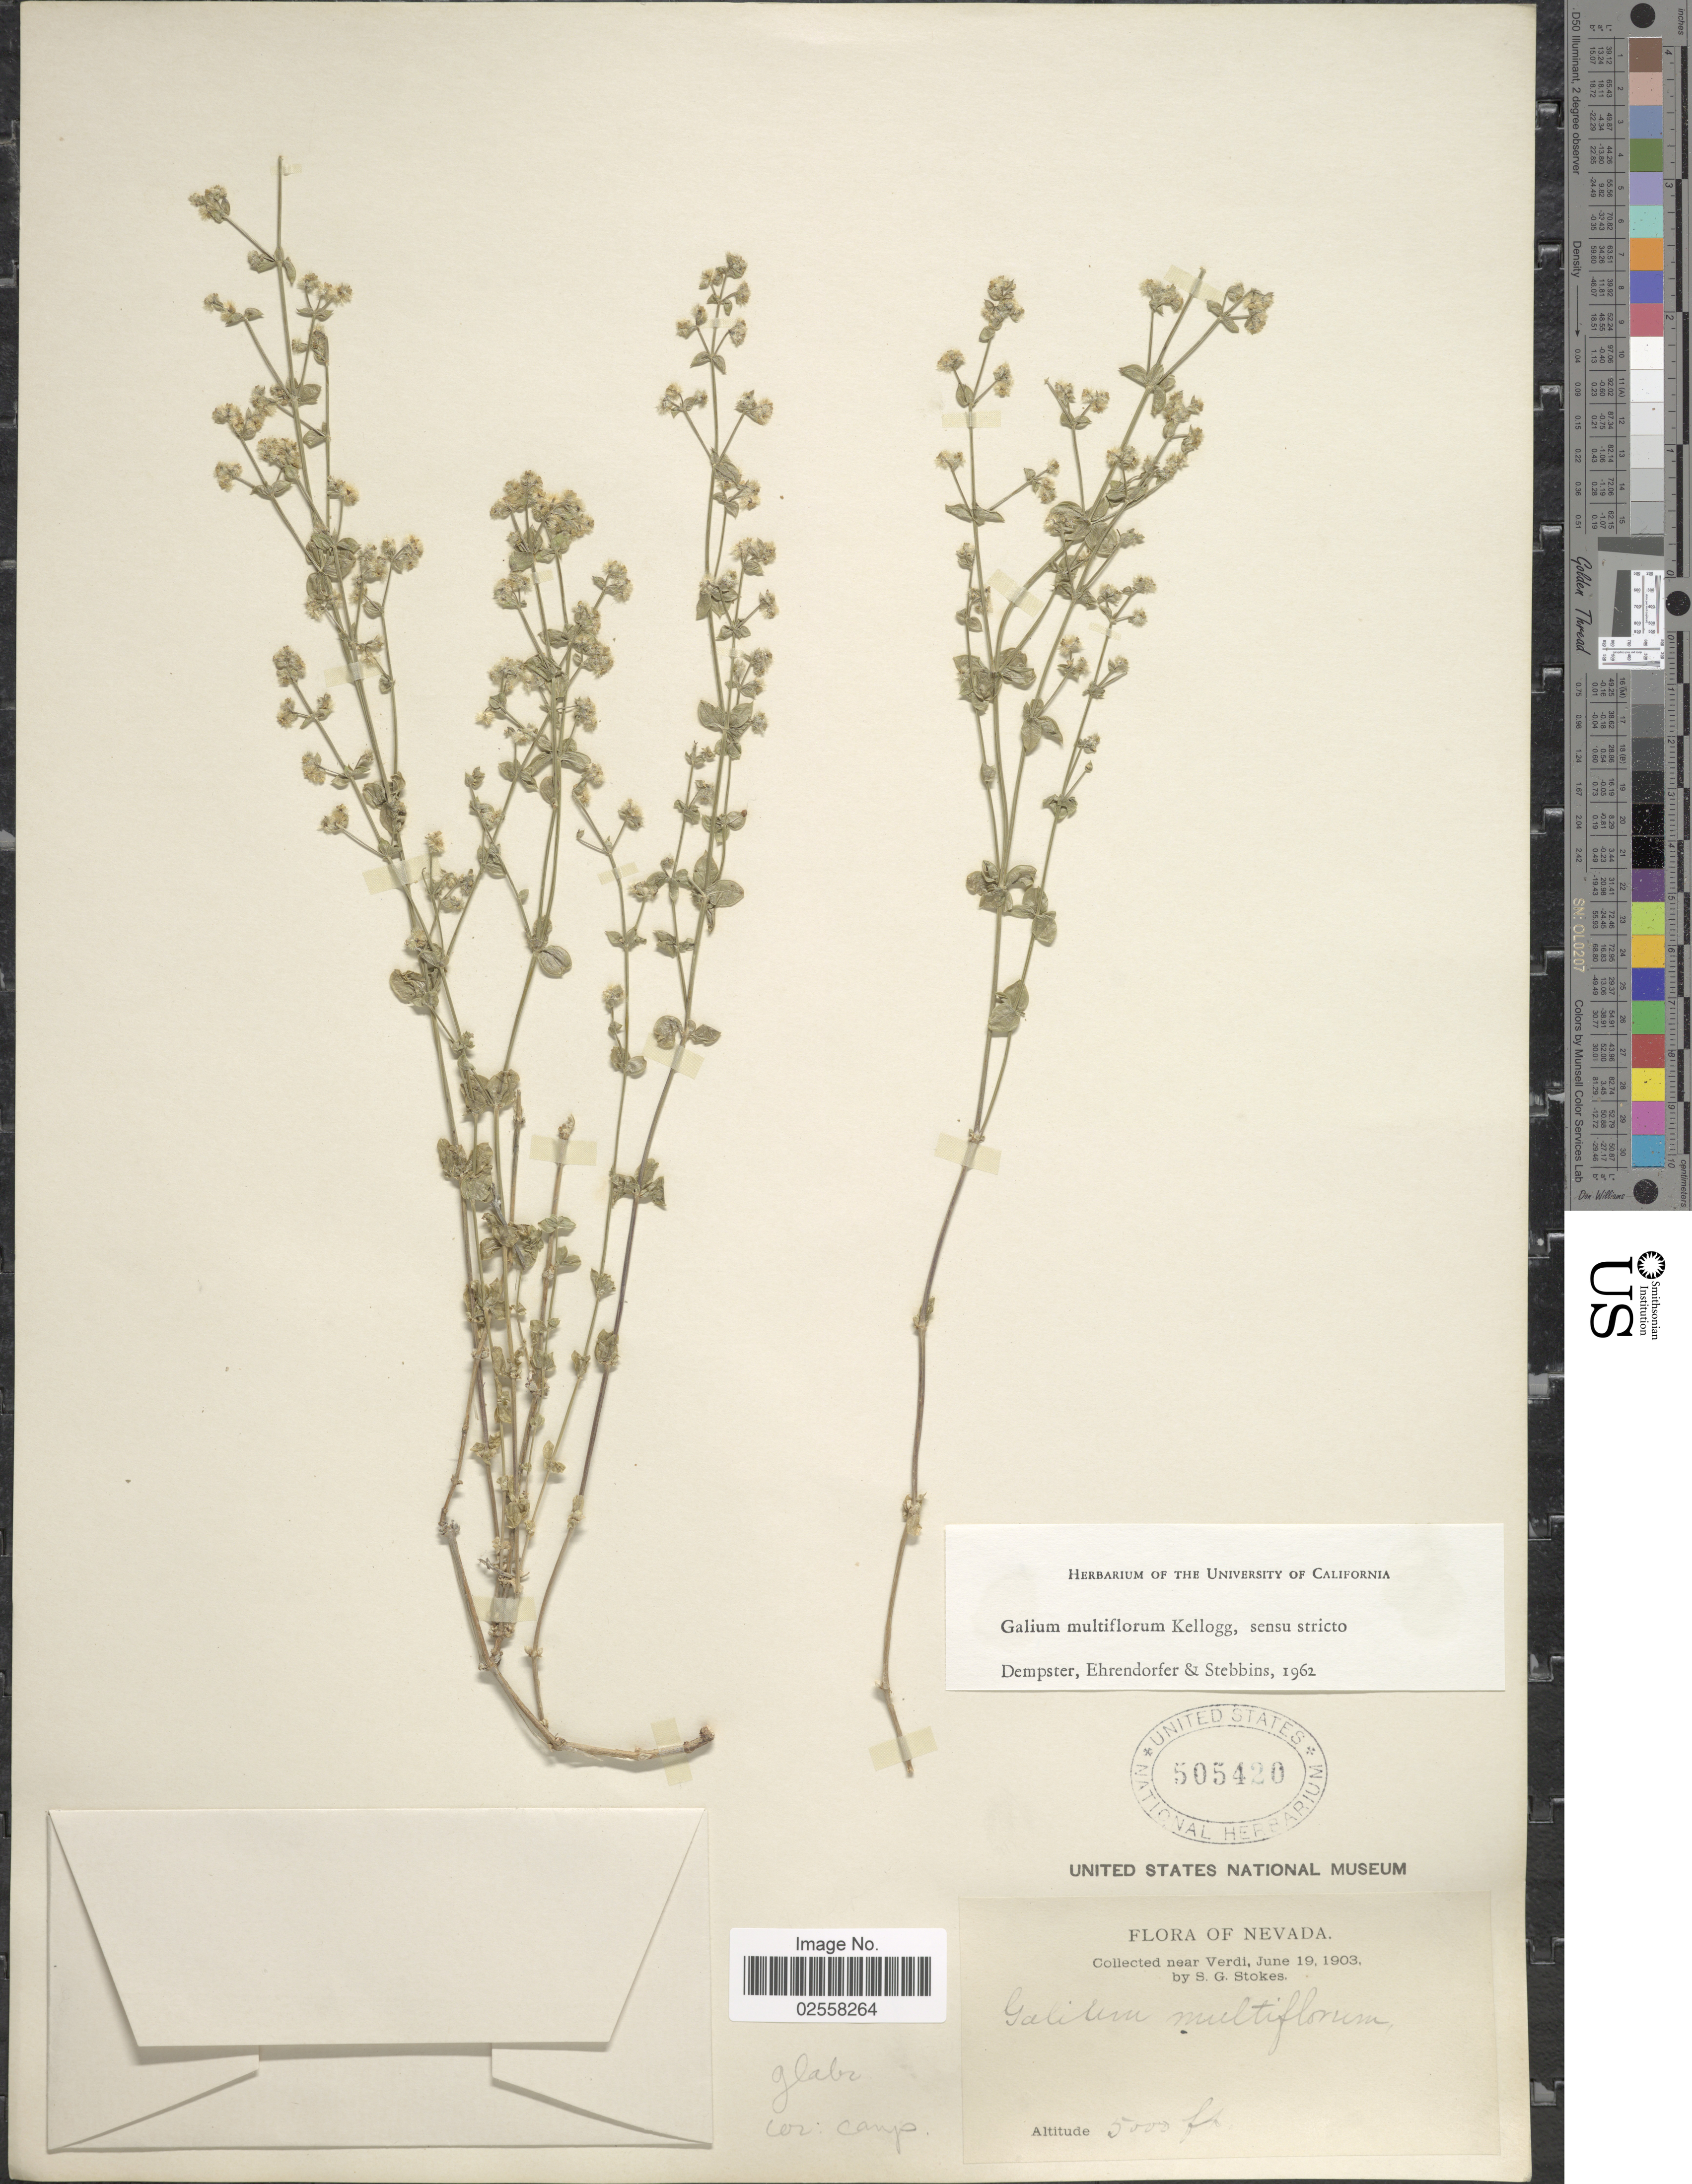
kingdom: Plantae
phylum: Tracheophyta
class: Magnoliopsida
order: Gentianales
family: Rubiaceae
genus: Galium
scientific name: Galium multiflorum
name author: Kellogg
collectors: S. G. Stokes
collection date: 1903-06-19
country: United States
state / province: Nevada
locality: Near Verdi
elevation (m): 1524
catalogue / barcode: US 505420